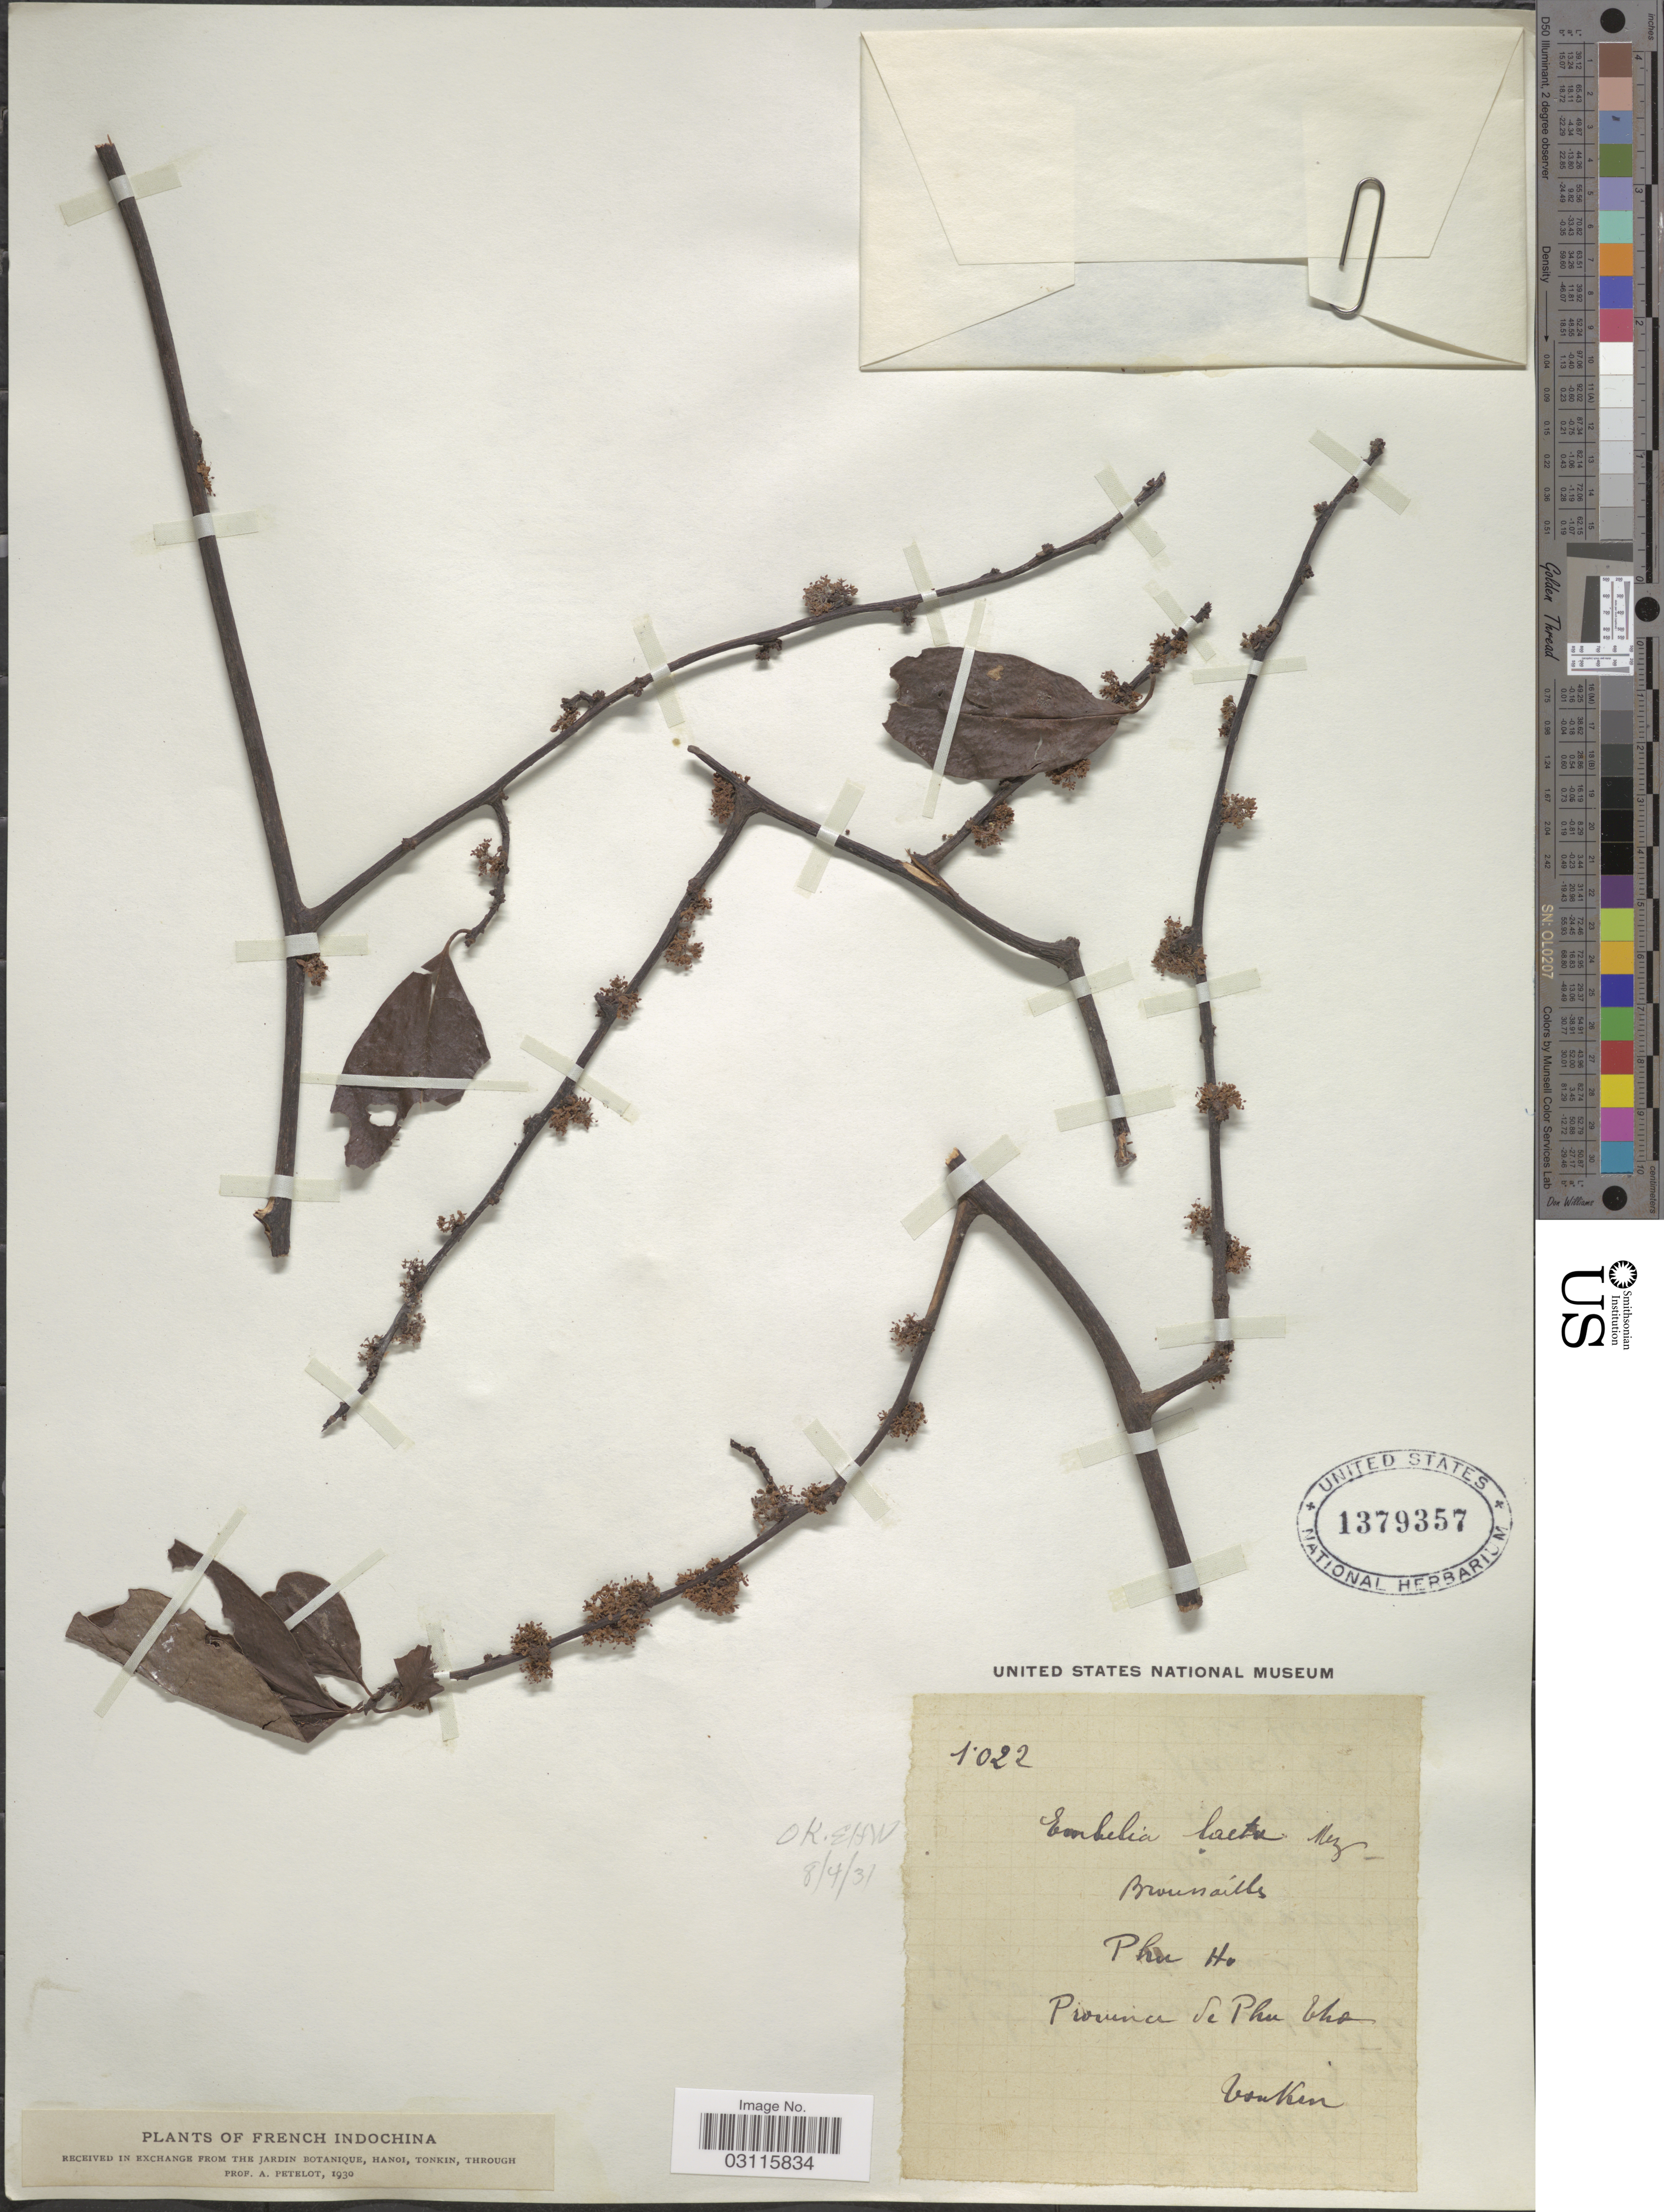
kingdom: Plantae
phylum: Tracheophyta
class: Magnoliopsida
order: Ericales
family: Primulaceae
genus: Embelia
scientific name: Embelia laeta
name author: (L.) Mez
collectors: A. Petelot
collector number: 1022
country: Vietnam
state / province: Phu Tho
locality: French Indochina. Phu Ho.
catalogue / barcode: US 1379357